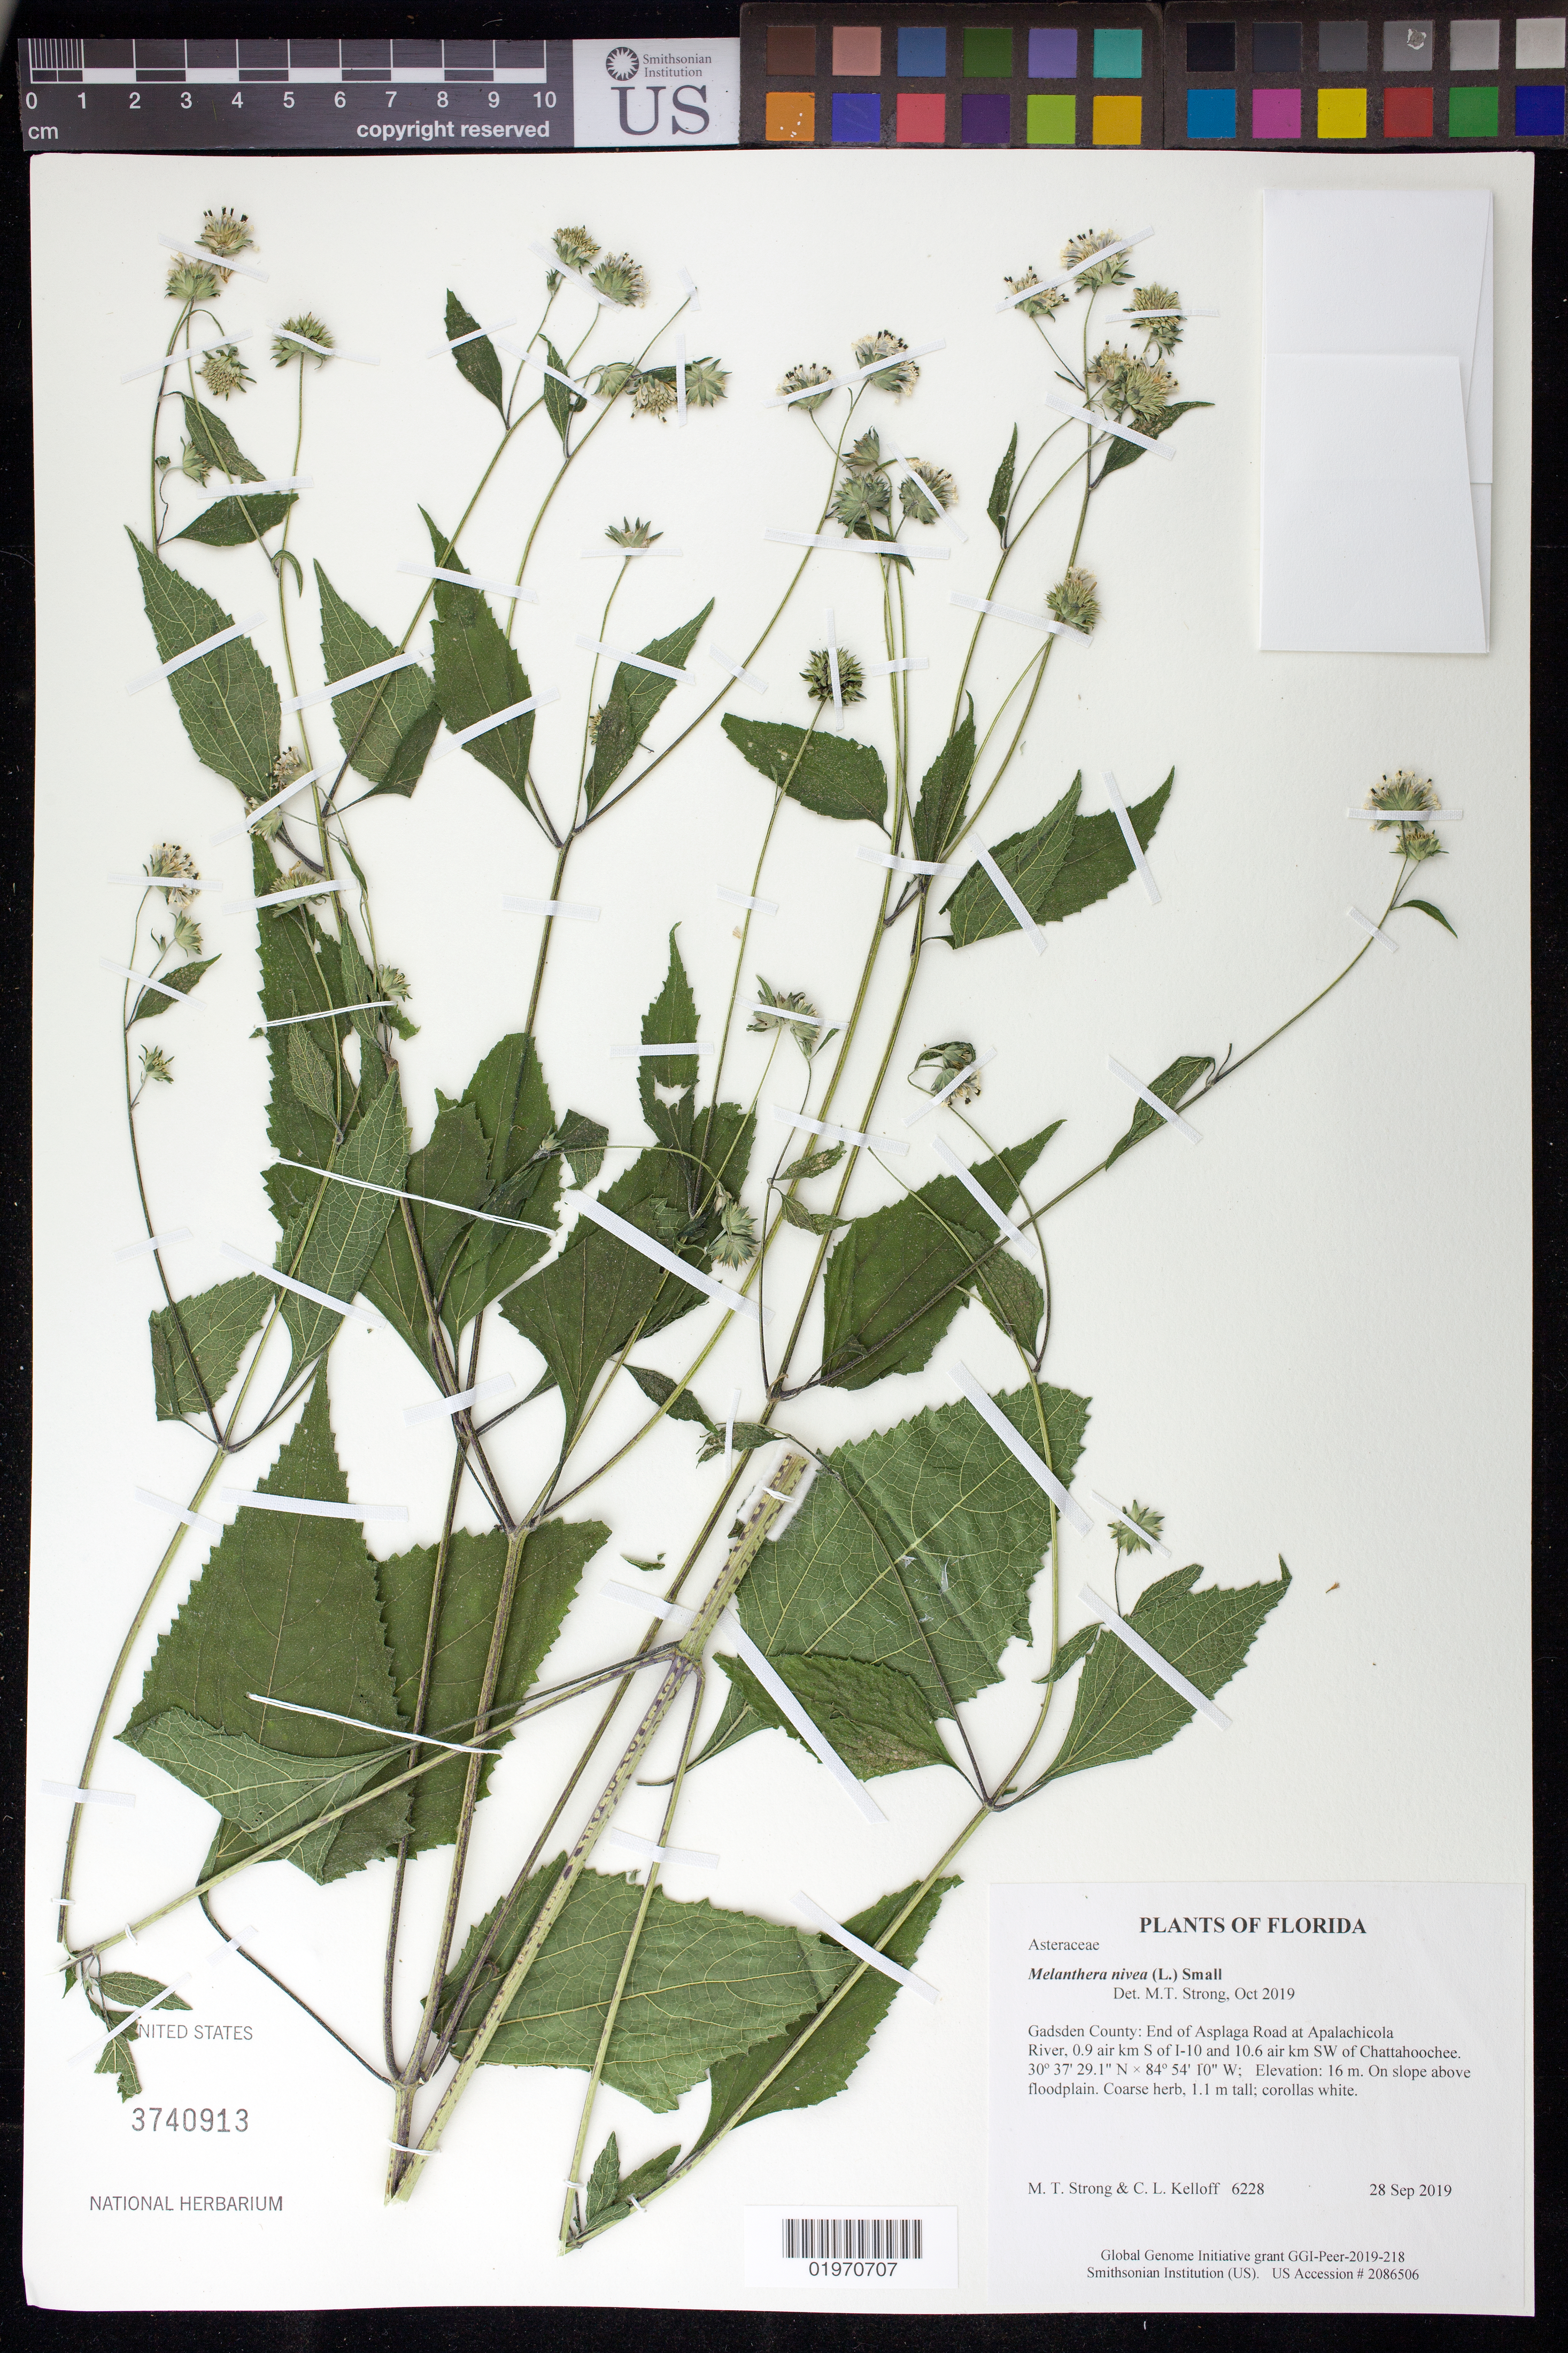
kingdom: Plantae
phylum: Tracheophyta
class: Magnoliopsida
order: Asterales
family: Asteraceae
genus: Melanthera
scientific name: Melanthera nivea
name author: (L.) Small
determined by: Strong, Mark T., (BOT), Smithsonian Institution - National Museum of Natural History (UNITED STATES)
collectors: M. T. Strong & C. L. Kelloff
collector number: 6228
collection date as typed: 28 Sep 2019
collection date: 2019-09-28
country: United States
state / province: Florida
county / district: Gadsden County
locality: End of Asplaga Road at Apalachicola River, 0.9 air km S of I-10 and 10.6 air km SW of Chattahoochee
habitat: On slope above floodplain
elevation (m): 16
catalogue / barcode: US 3740913